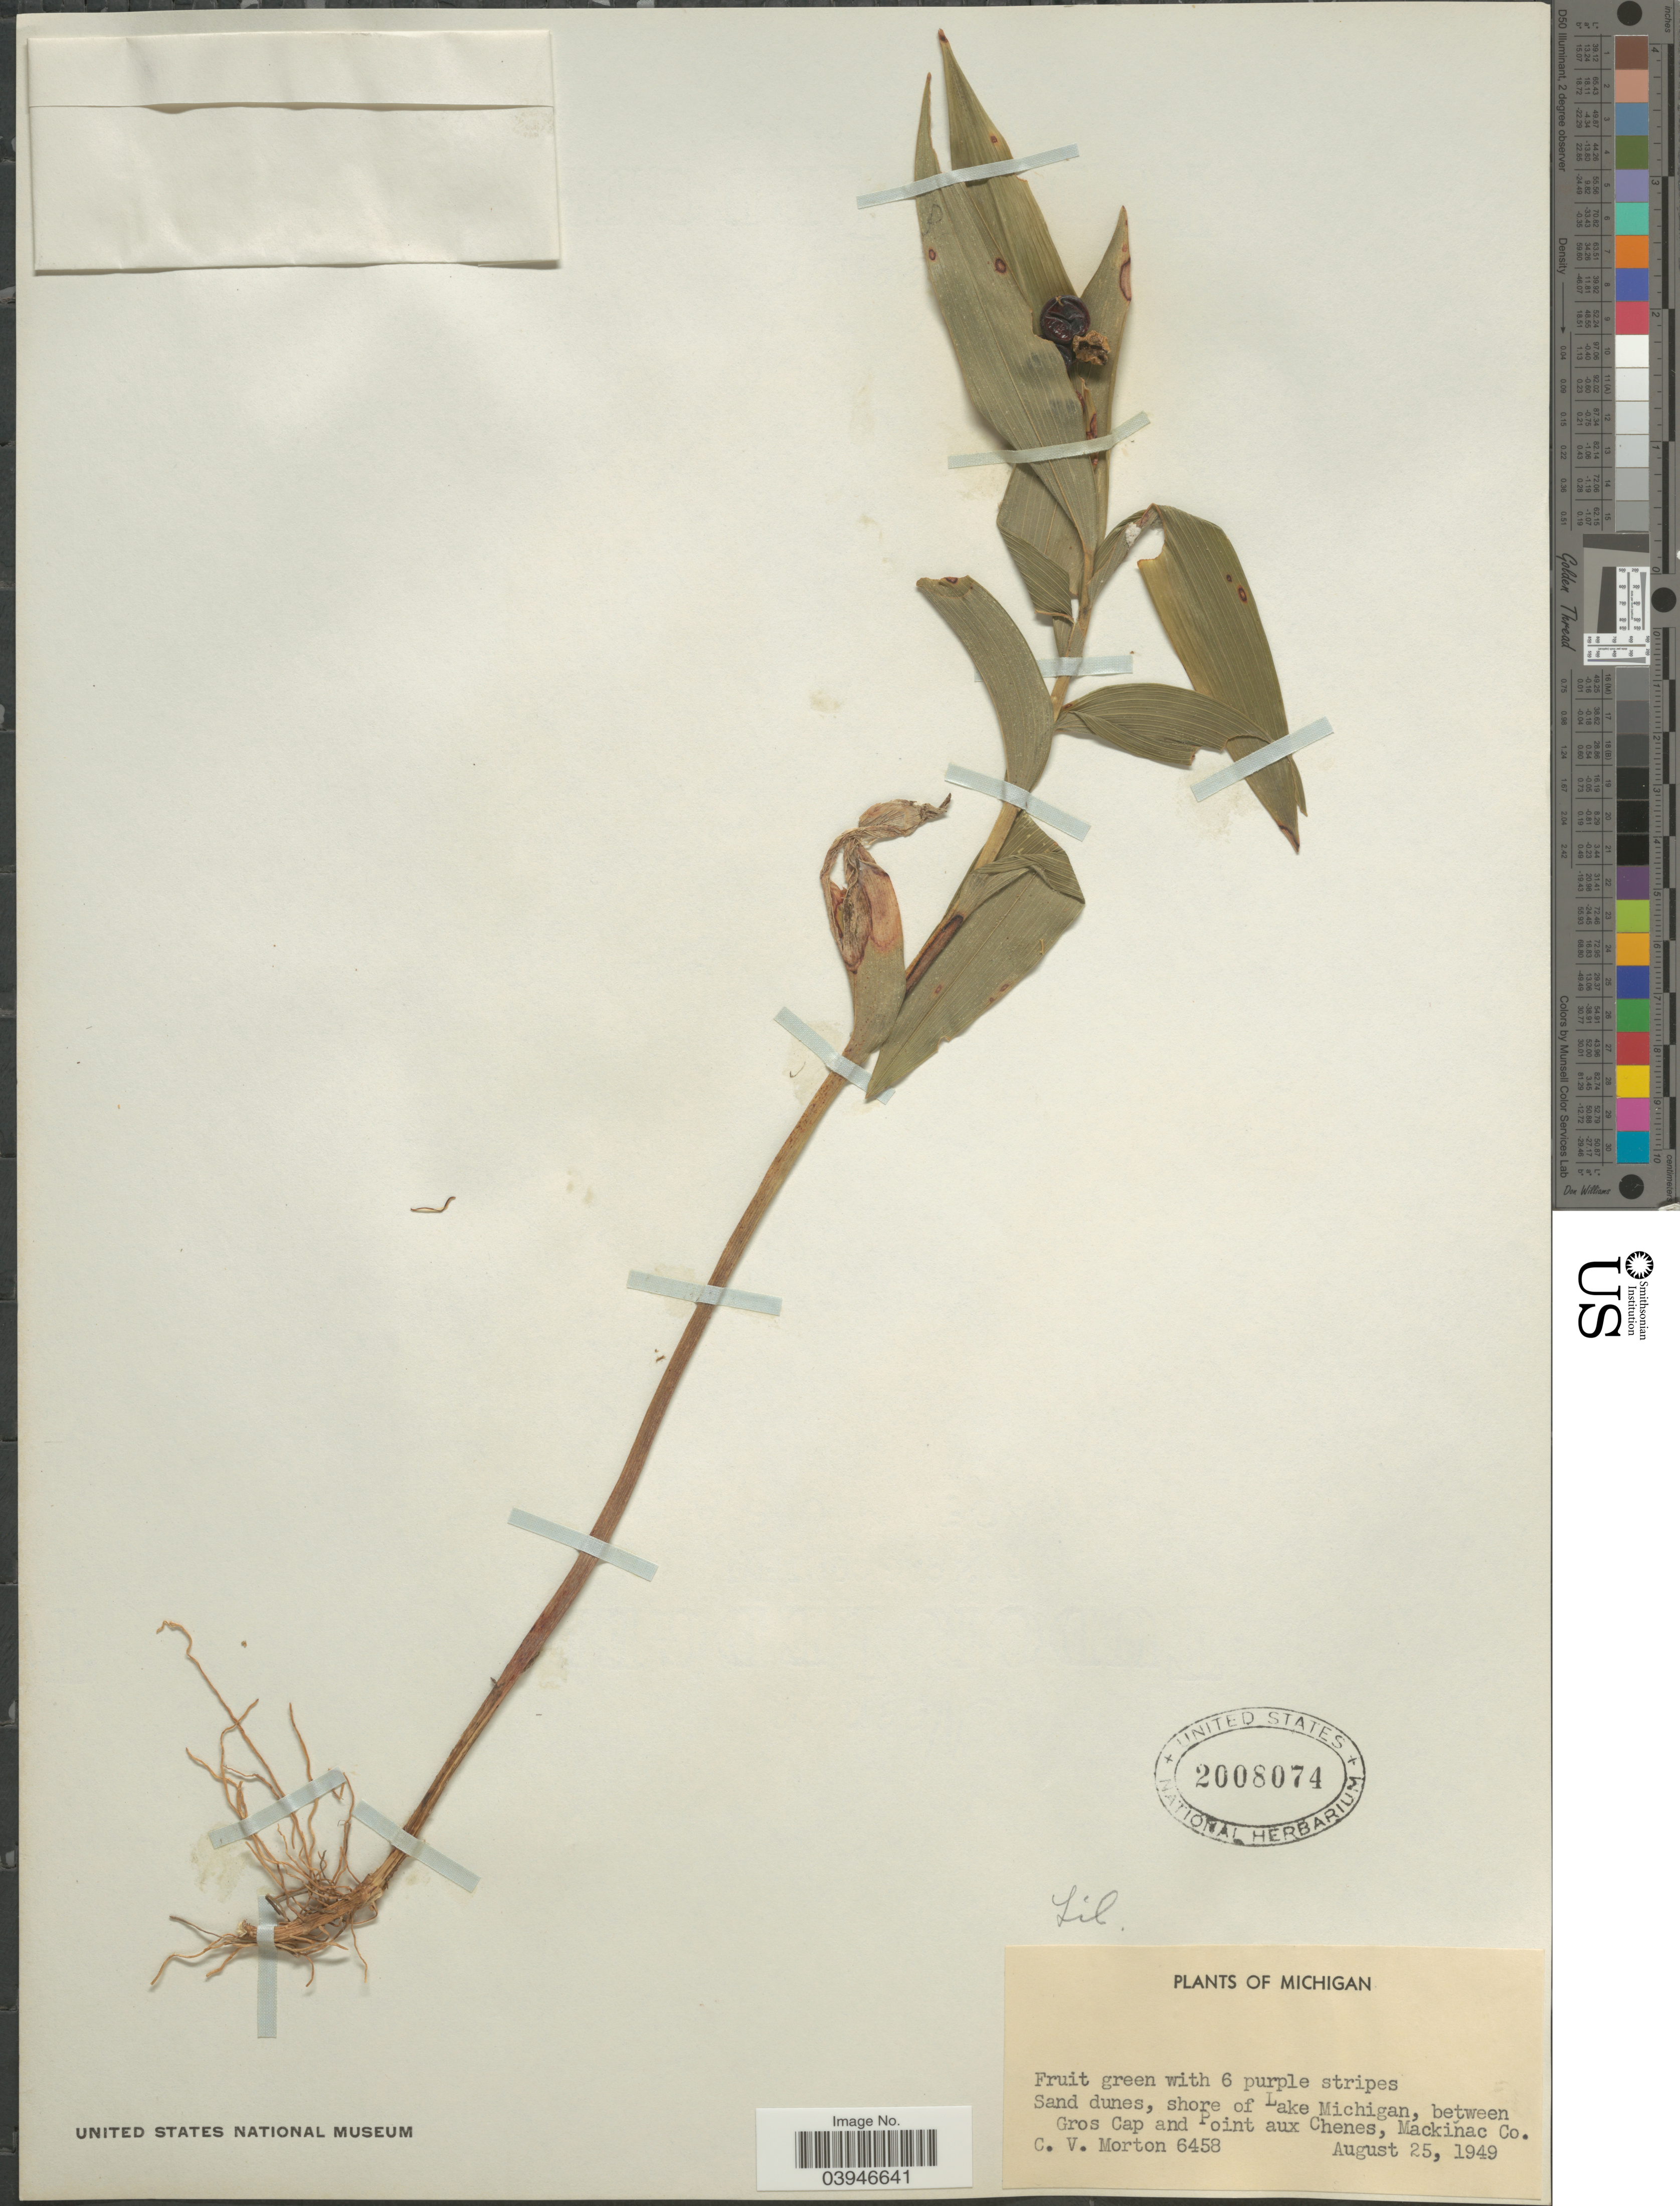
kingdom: Plantae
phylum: Tracheophyta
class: Liliopsida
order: Liliales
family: Liliaceae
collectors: C. V. Morton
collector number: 6458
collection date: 1949-08-25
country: United States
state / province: Michigan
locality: Sand dunes, shore of Lake Michigan, between Gros Cap and Point aux Chenes, Mackinac Co.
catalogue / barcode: US 2008074